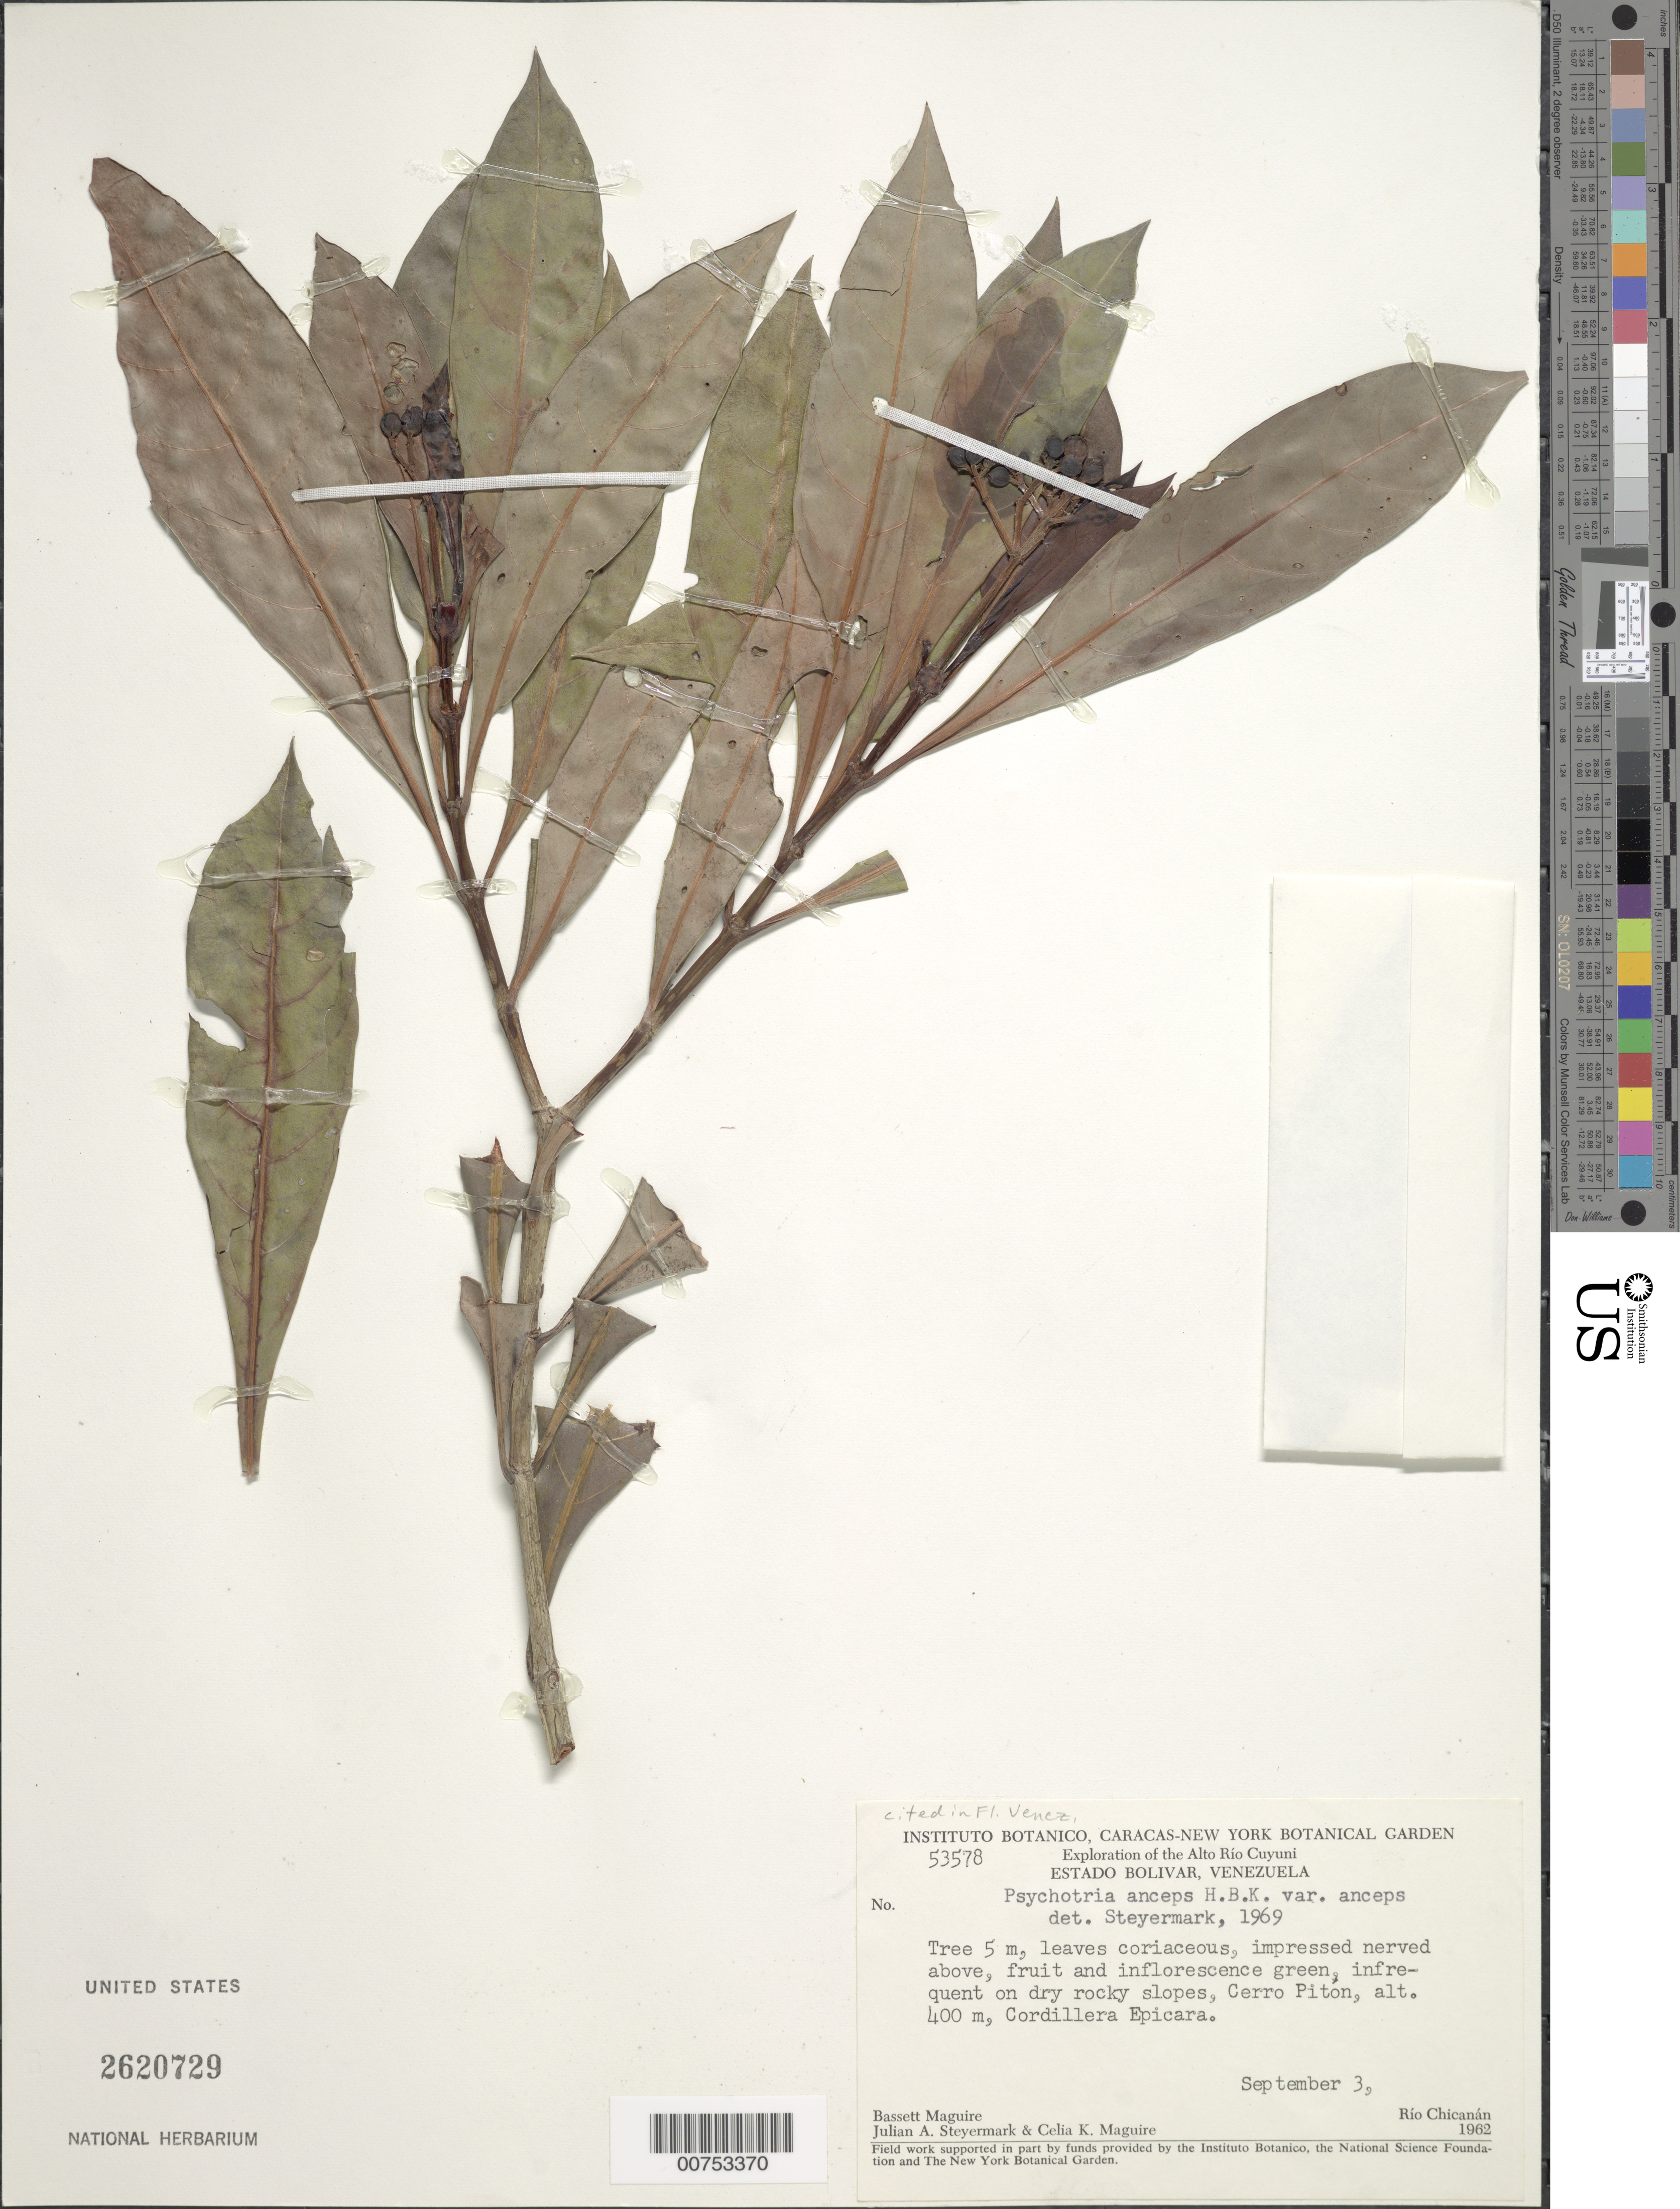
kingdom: Plantae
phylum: Tracheophyta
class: Magnoliopsida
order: Gentianales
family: Rubiaceae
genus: Psychotria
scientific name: Psychotria anceps var. anceps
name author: Kunth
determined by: Steyermark, Julian A., (VEN)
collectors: B. Maguire, J. Steyermark & C. K. Maguire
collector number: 53578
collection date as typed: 3-Sep-62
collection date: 1962-09-03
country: Venezuela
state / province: Bolívar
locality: Alto Río Cuyuni, Cerro Pitón, Cordillera Epicara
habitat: Dry rocky slopes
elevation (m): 400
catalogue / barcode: US 2620729